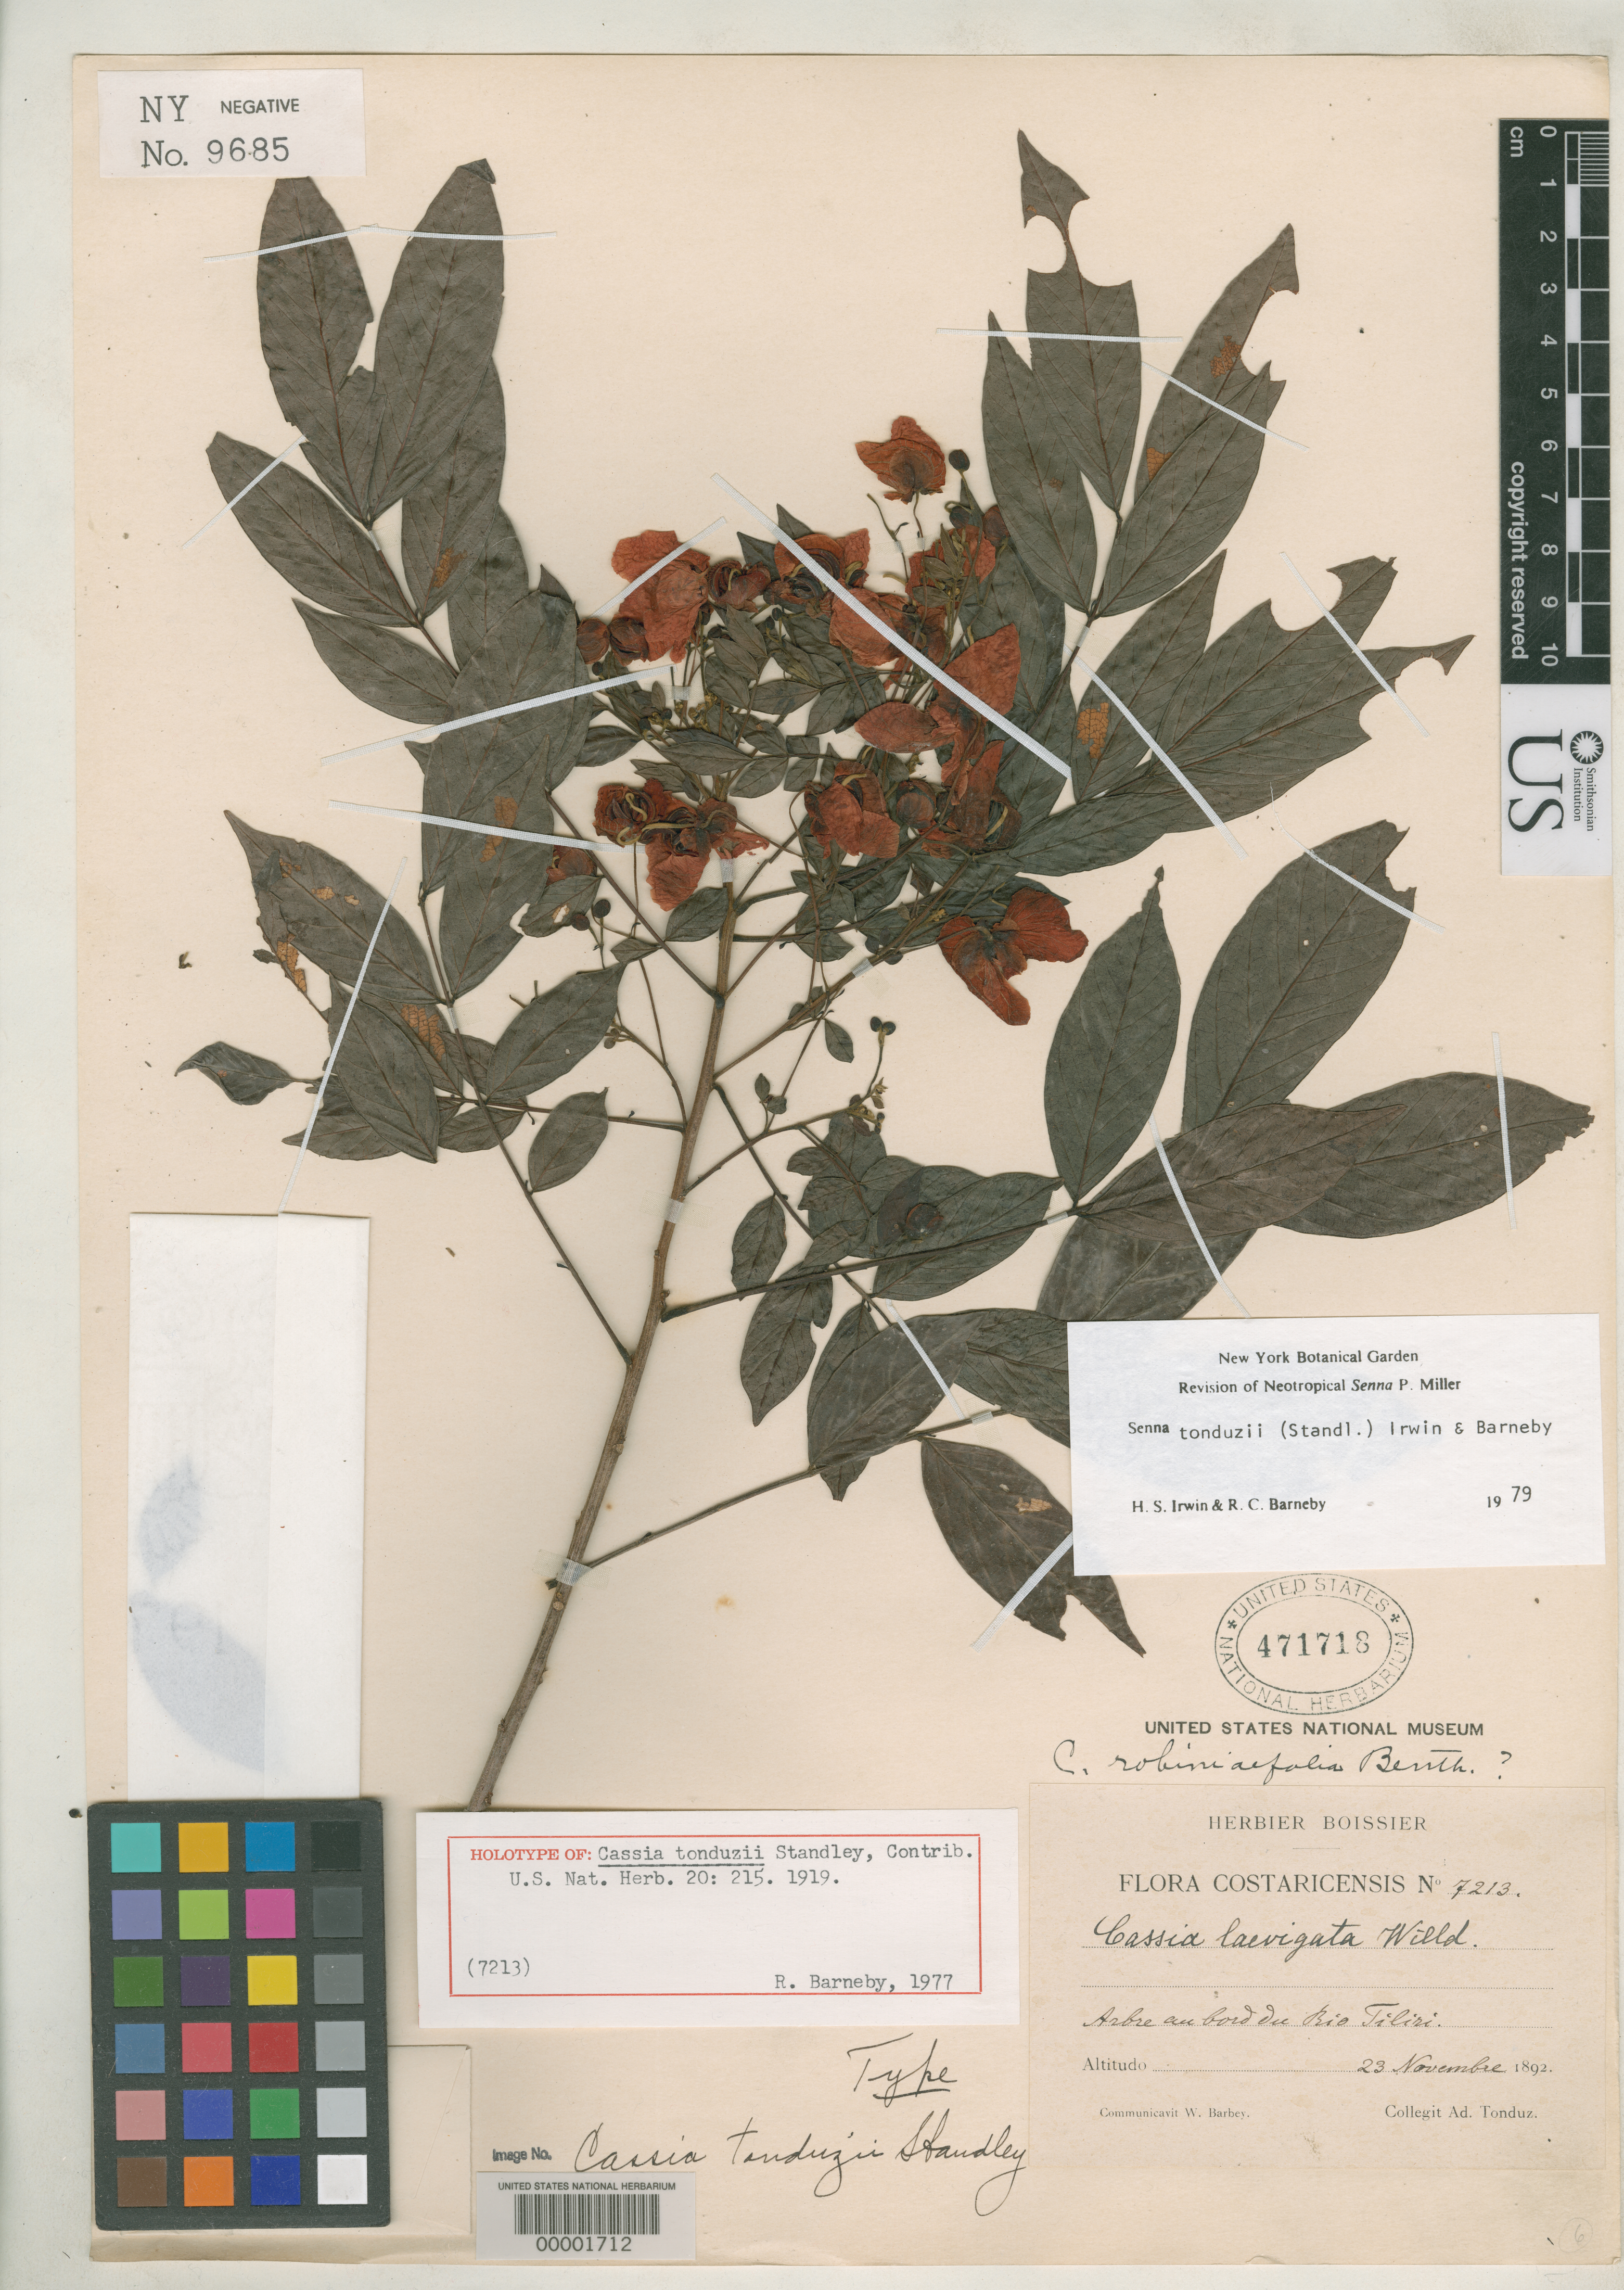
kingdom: Plantae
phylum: Tracheophyta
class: Magnoliopsida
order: Fabales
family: Fabaceae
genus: Cassia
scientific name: Cassia tonduzii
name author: Standl.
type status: Holotype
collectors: A. Tonduz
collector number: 7213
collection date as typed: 23 Nov 1892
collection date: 1892-11-23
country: Costa Rica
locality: Rio Tiliri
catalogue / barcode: US 471718